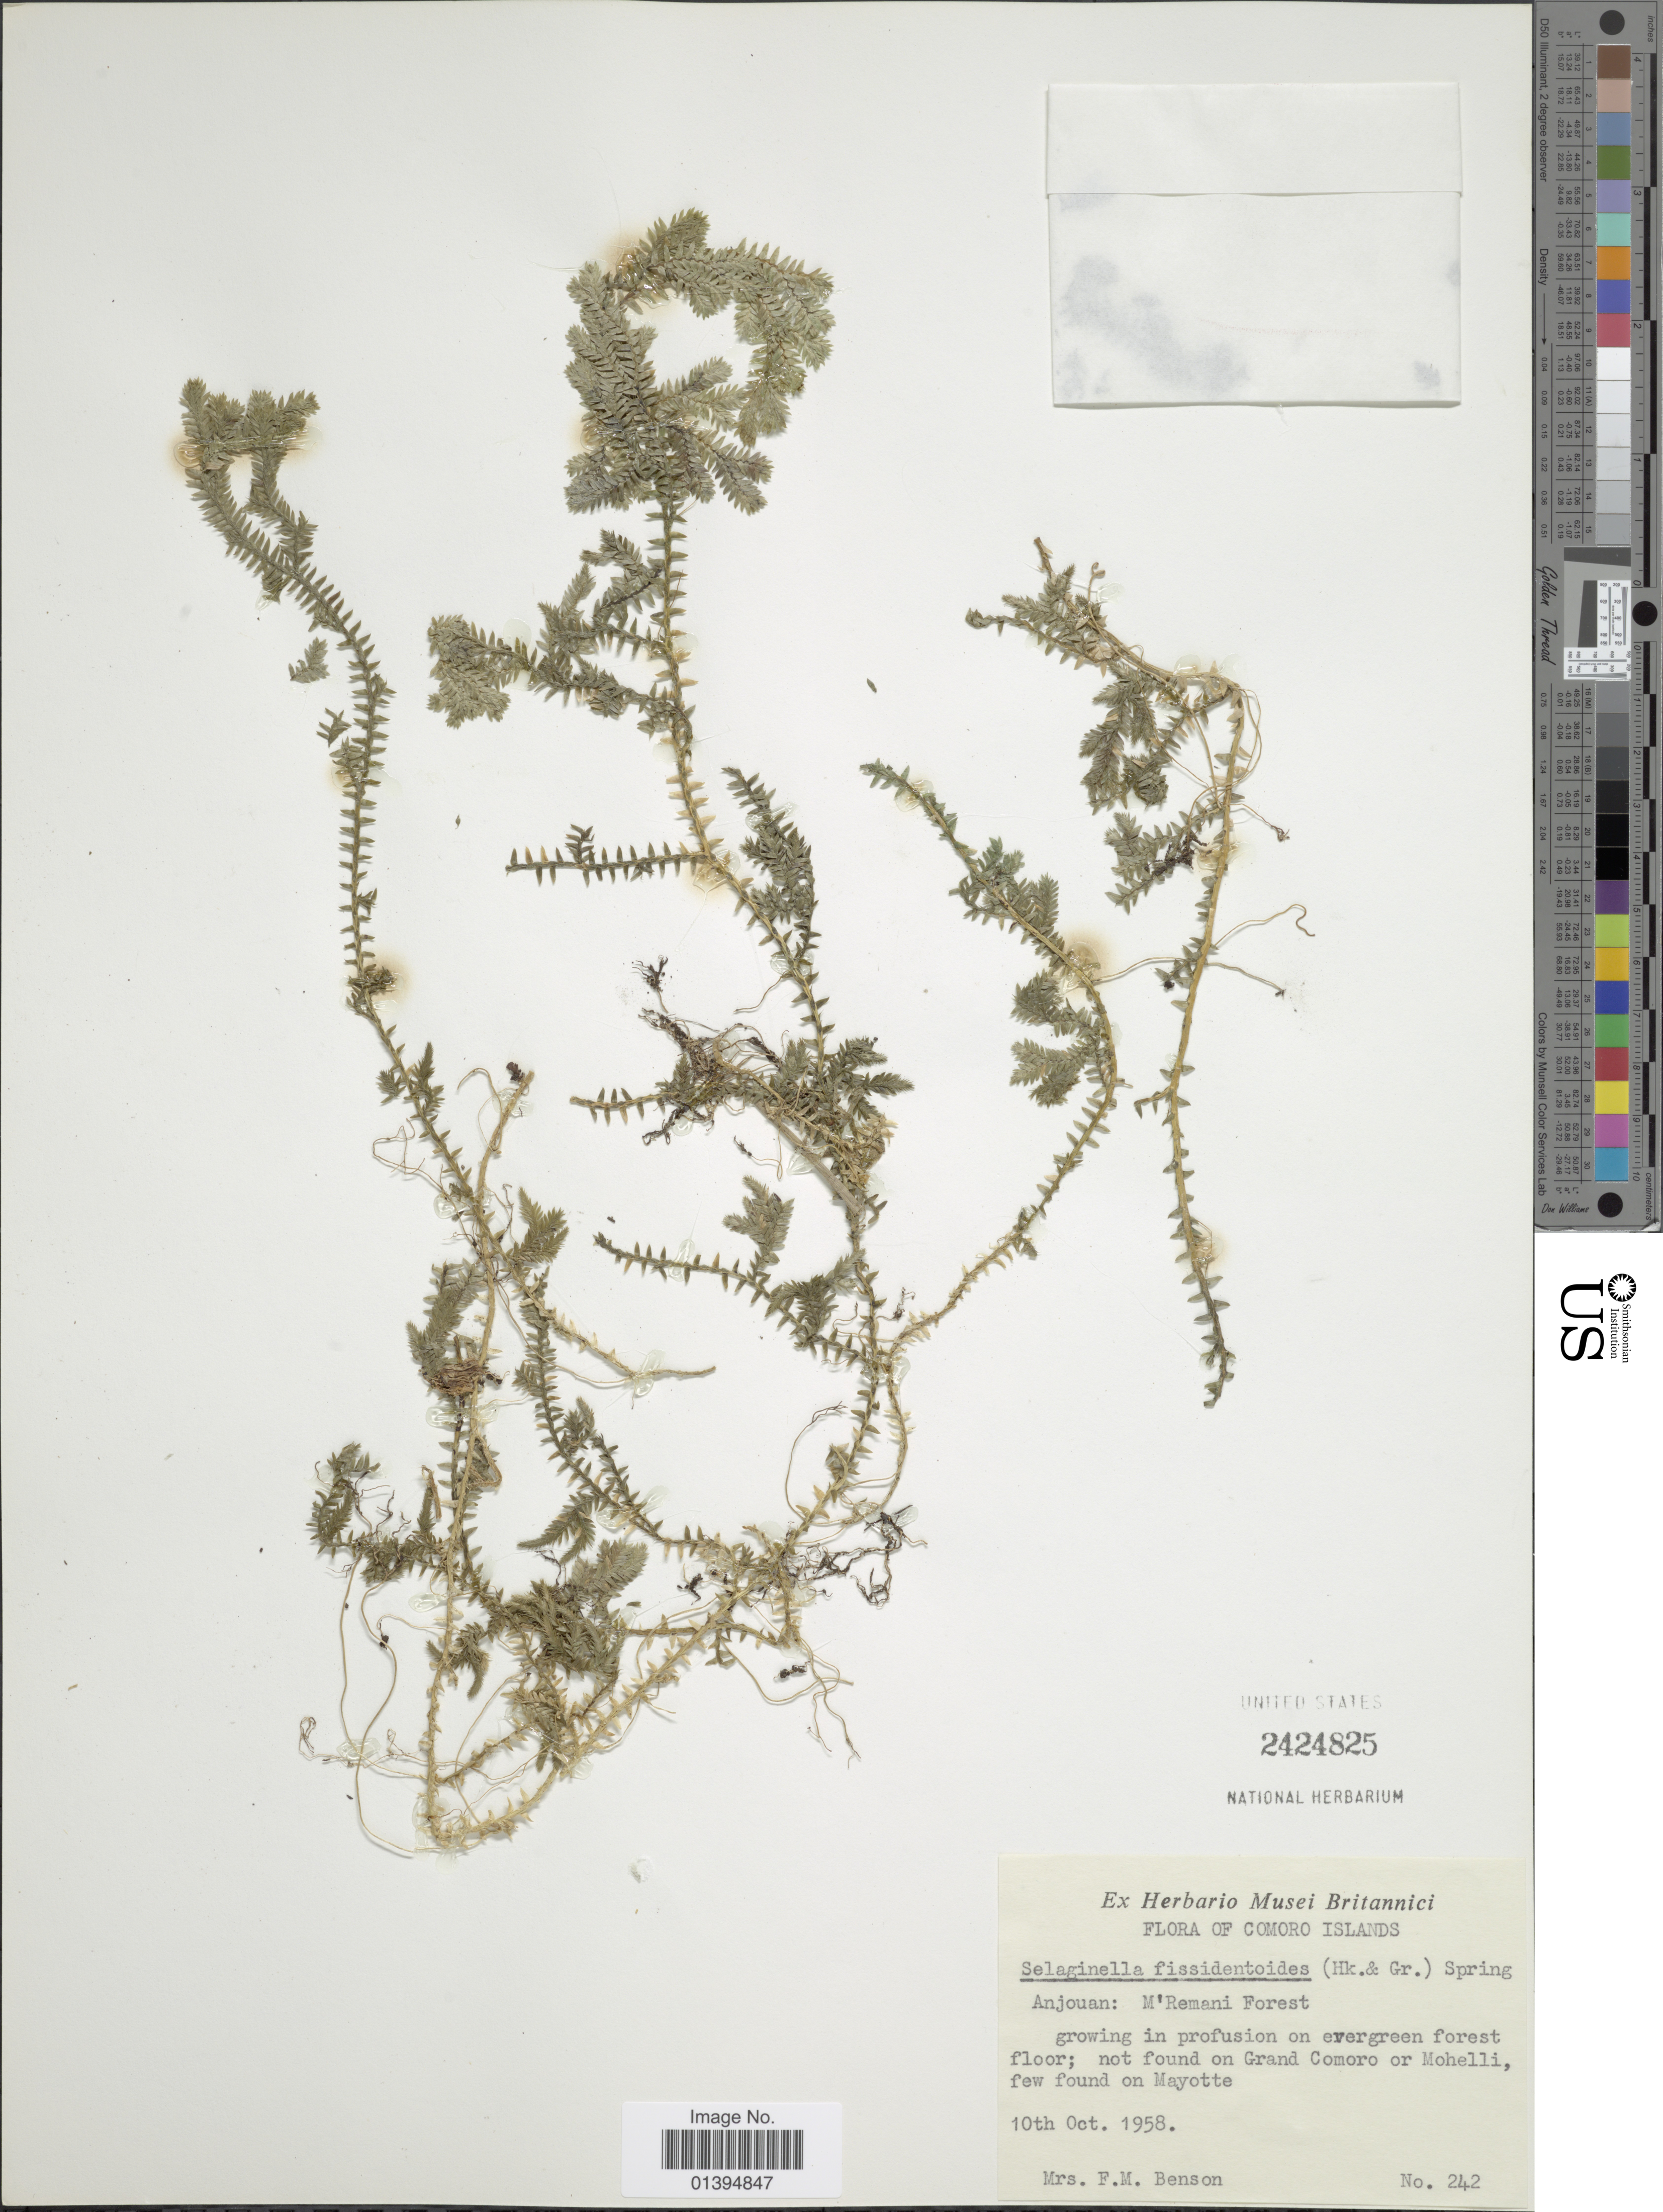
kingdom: Plantae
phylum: Tracheophyta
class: Lycopodiopsida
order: Selaginellales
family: Selaginellaceae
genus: Selaginella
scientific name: Selaginella fissidentoides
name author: (Hook. & Grev.) Spring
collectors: F. Benson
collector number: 242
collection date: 1958-10-10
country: Comoros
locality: Comoro Islands, Anjouan: M'Ramni Forest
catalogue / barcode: US 2424825